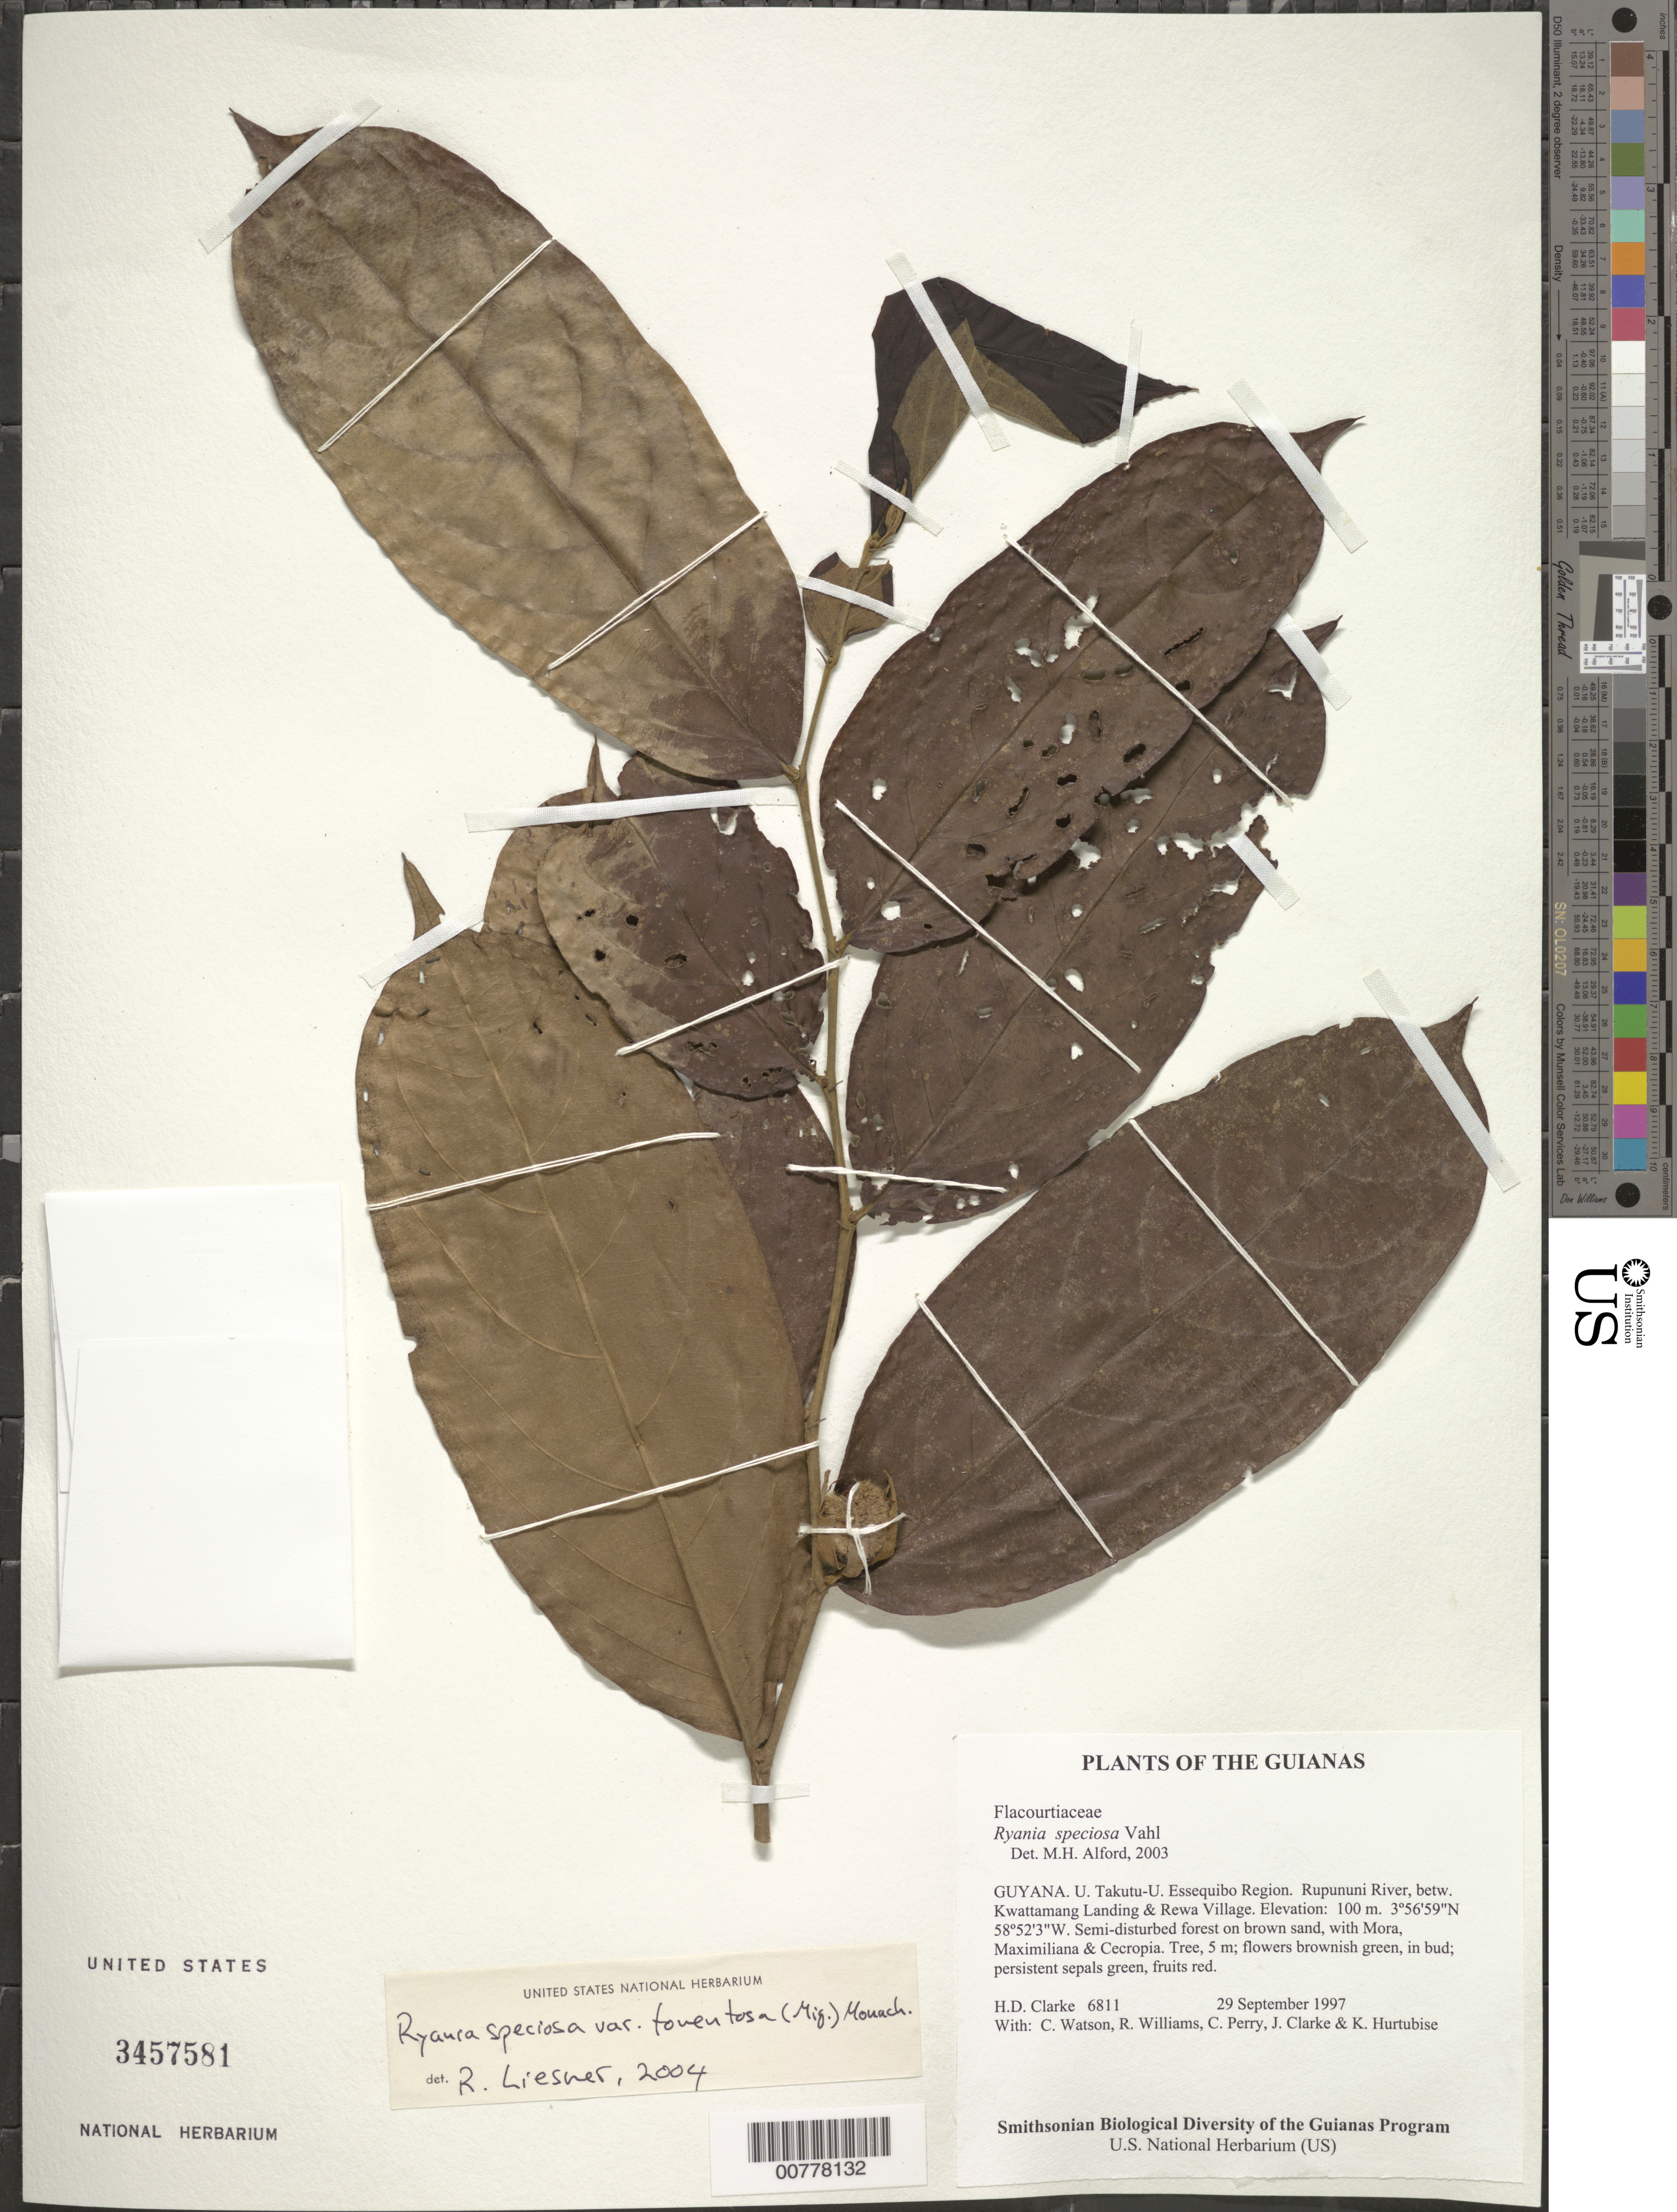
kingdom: Plantae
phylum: Tracheophyta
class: Magnoliopsida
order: Malpighiales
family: Salicaceae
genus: Ryania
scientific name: Ryania speciosa var. tomentosa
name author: (Miq.) Monach.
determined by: Liesner, R. L.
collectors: H. D. Clarke, C. Watson, R. Williams, C. Perry, J. Clarke & K. Hurtubise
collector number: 6811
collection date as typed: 29 September 1997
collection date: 1997-09-29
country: Guyana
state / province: U. Takutu-U. Essequibo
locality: Rupununi River, betw. Kwattamang Landing & Rewa Village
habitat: Semi-disturbed forest on brown sand, with Mora, Maximiliana & Cecropia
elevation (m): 100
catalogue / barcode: US 3457581